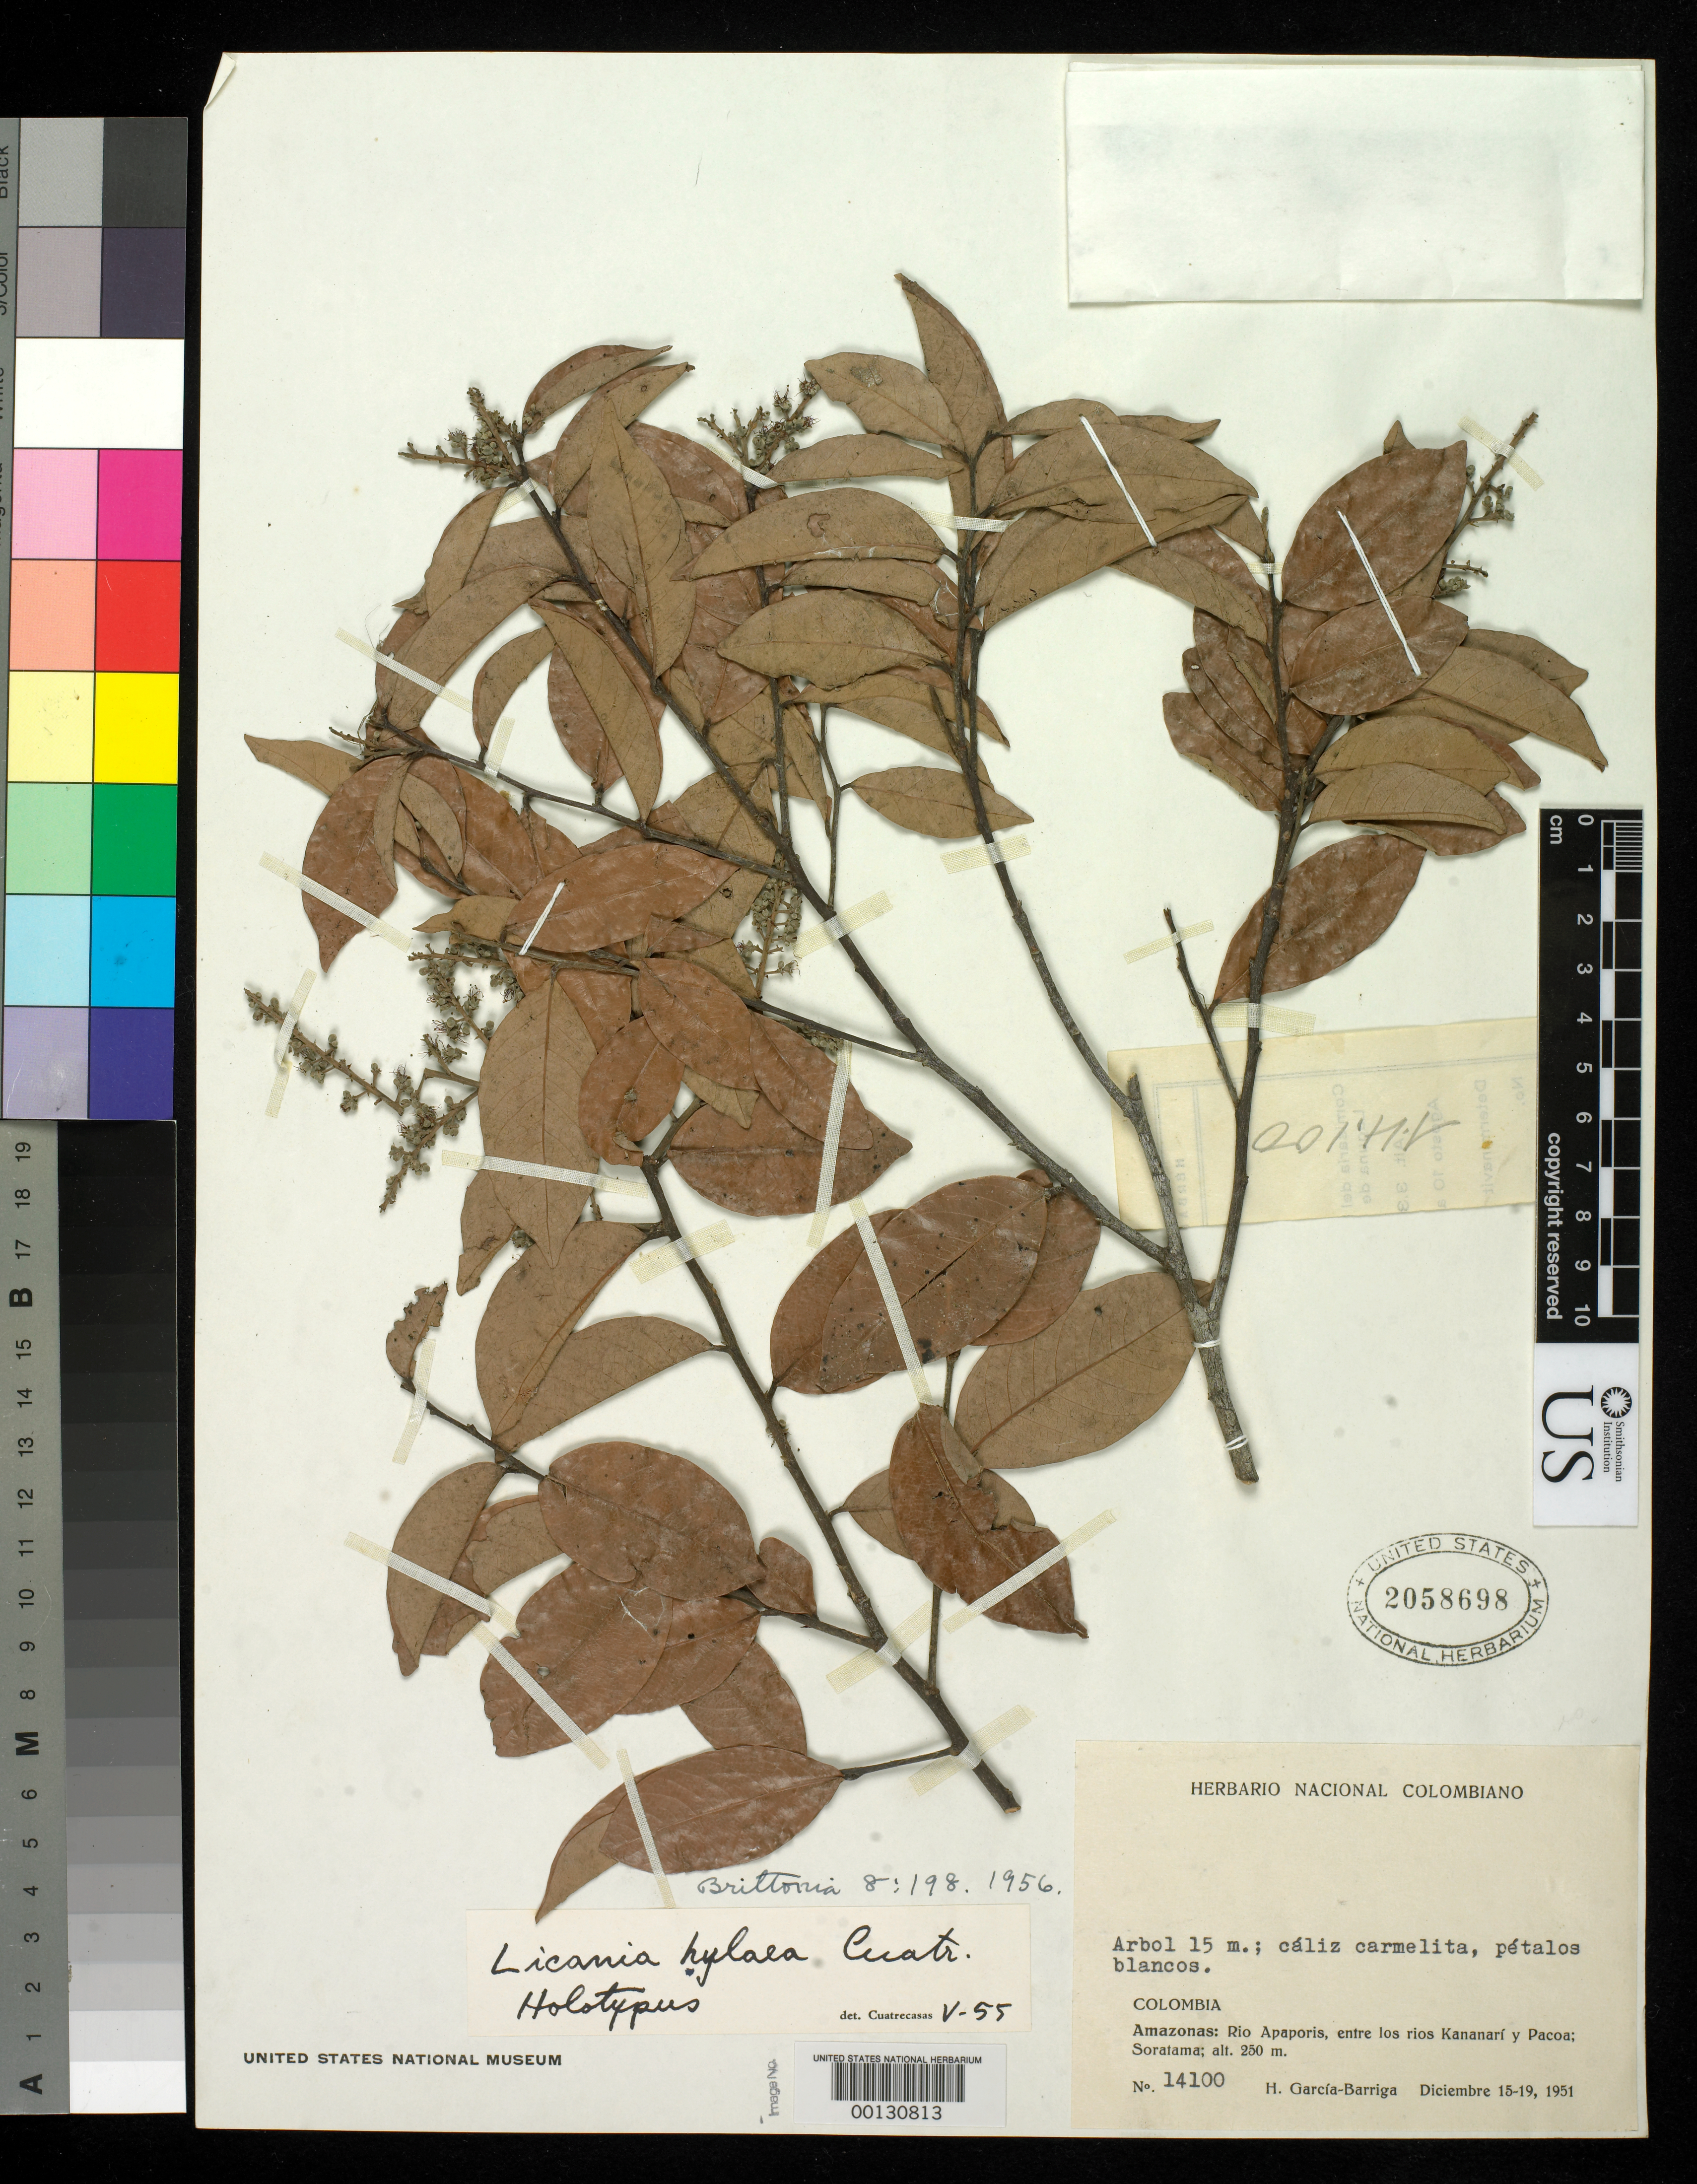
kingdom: Plantae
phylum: Tracheophyta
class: Magnoliopsida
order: Malpighiales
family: Chrysobalanaceae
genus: Licania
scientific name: Licania hylaea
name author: Cuatrec.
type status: Holotype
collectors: H. García Barriga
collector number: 14100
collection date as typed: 15 Dec 1951 to 19 Dec 1951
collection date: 1951-12-15/1951-12-19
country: Colombia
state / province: Amazônas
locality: Rio Apaporis, between Rios Cananariand Pacoa, Soratama.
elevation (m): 250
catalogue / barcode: US 2058698